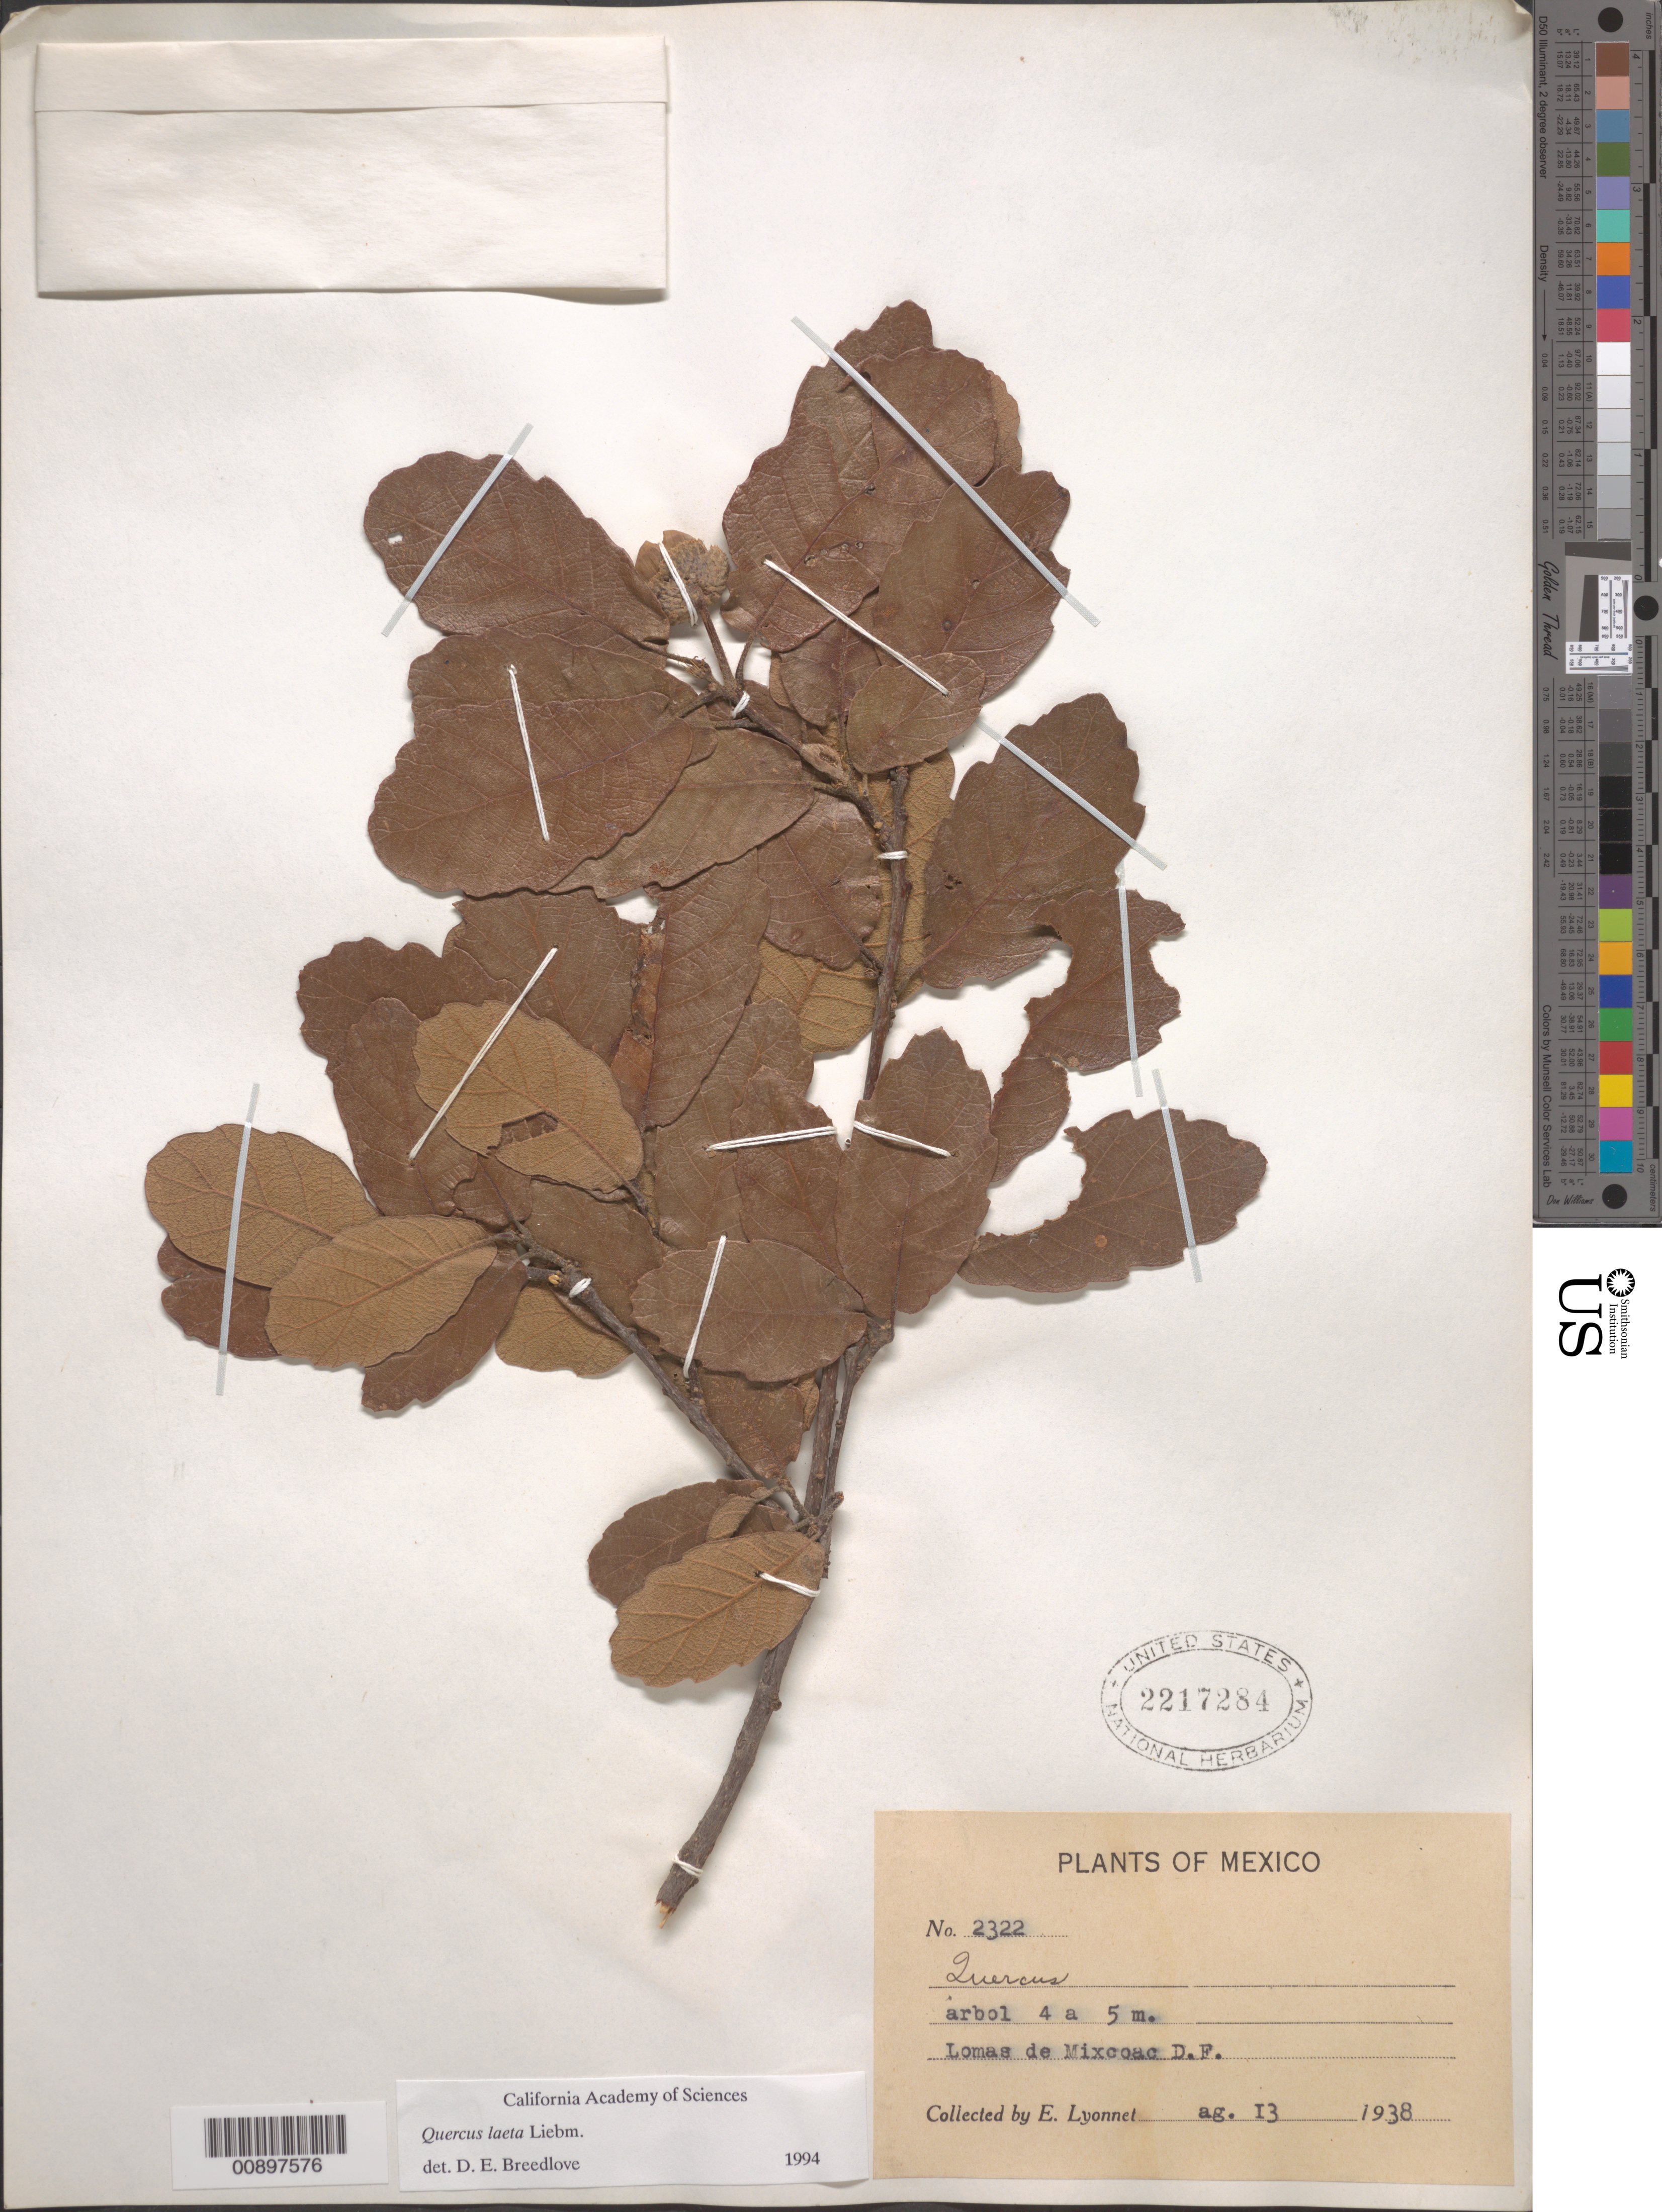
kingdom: Plantae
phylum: Tracheophyta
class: Magnoliopsida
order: Fagales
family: Fagaceae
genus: Quercus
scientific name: Quercus laeta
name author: Liebm.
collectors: Bro. E. Lyonnet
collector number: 2322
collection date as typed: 13 Aug 1938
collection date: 1938-08-13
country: Mexico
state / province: Distrito Federal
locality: Lomas de Mixcoac, D.F.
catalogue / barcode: US 2217284